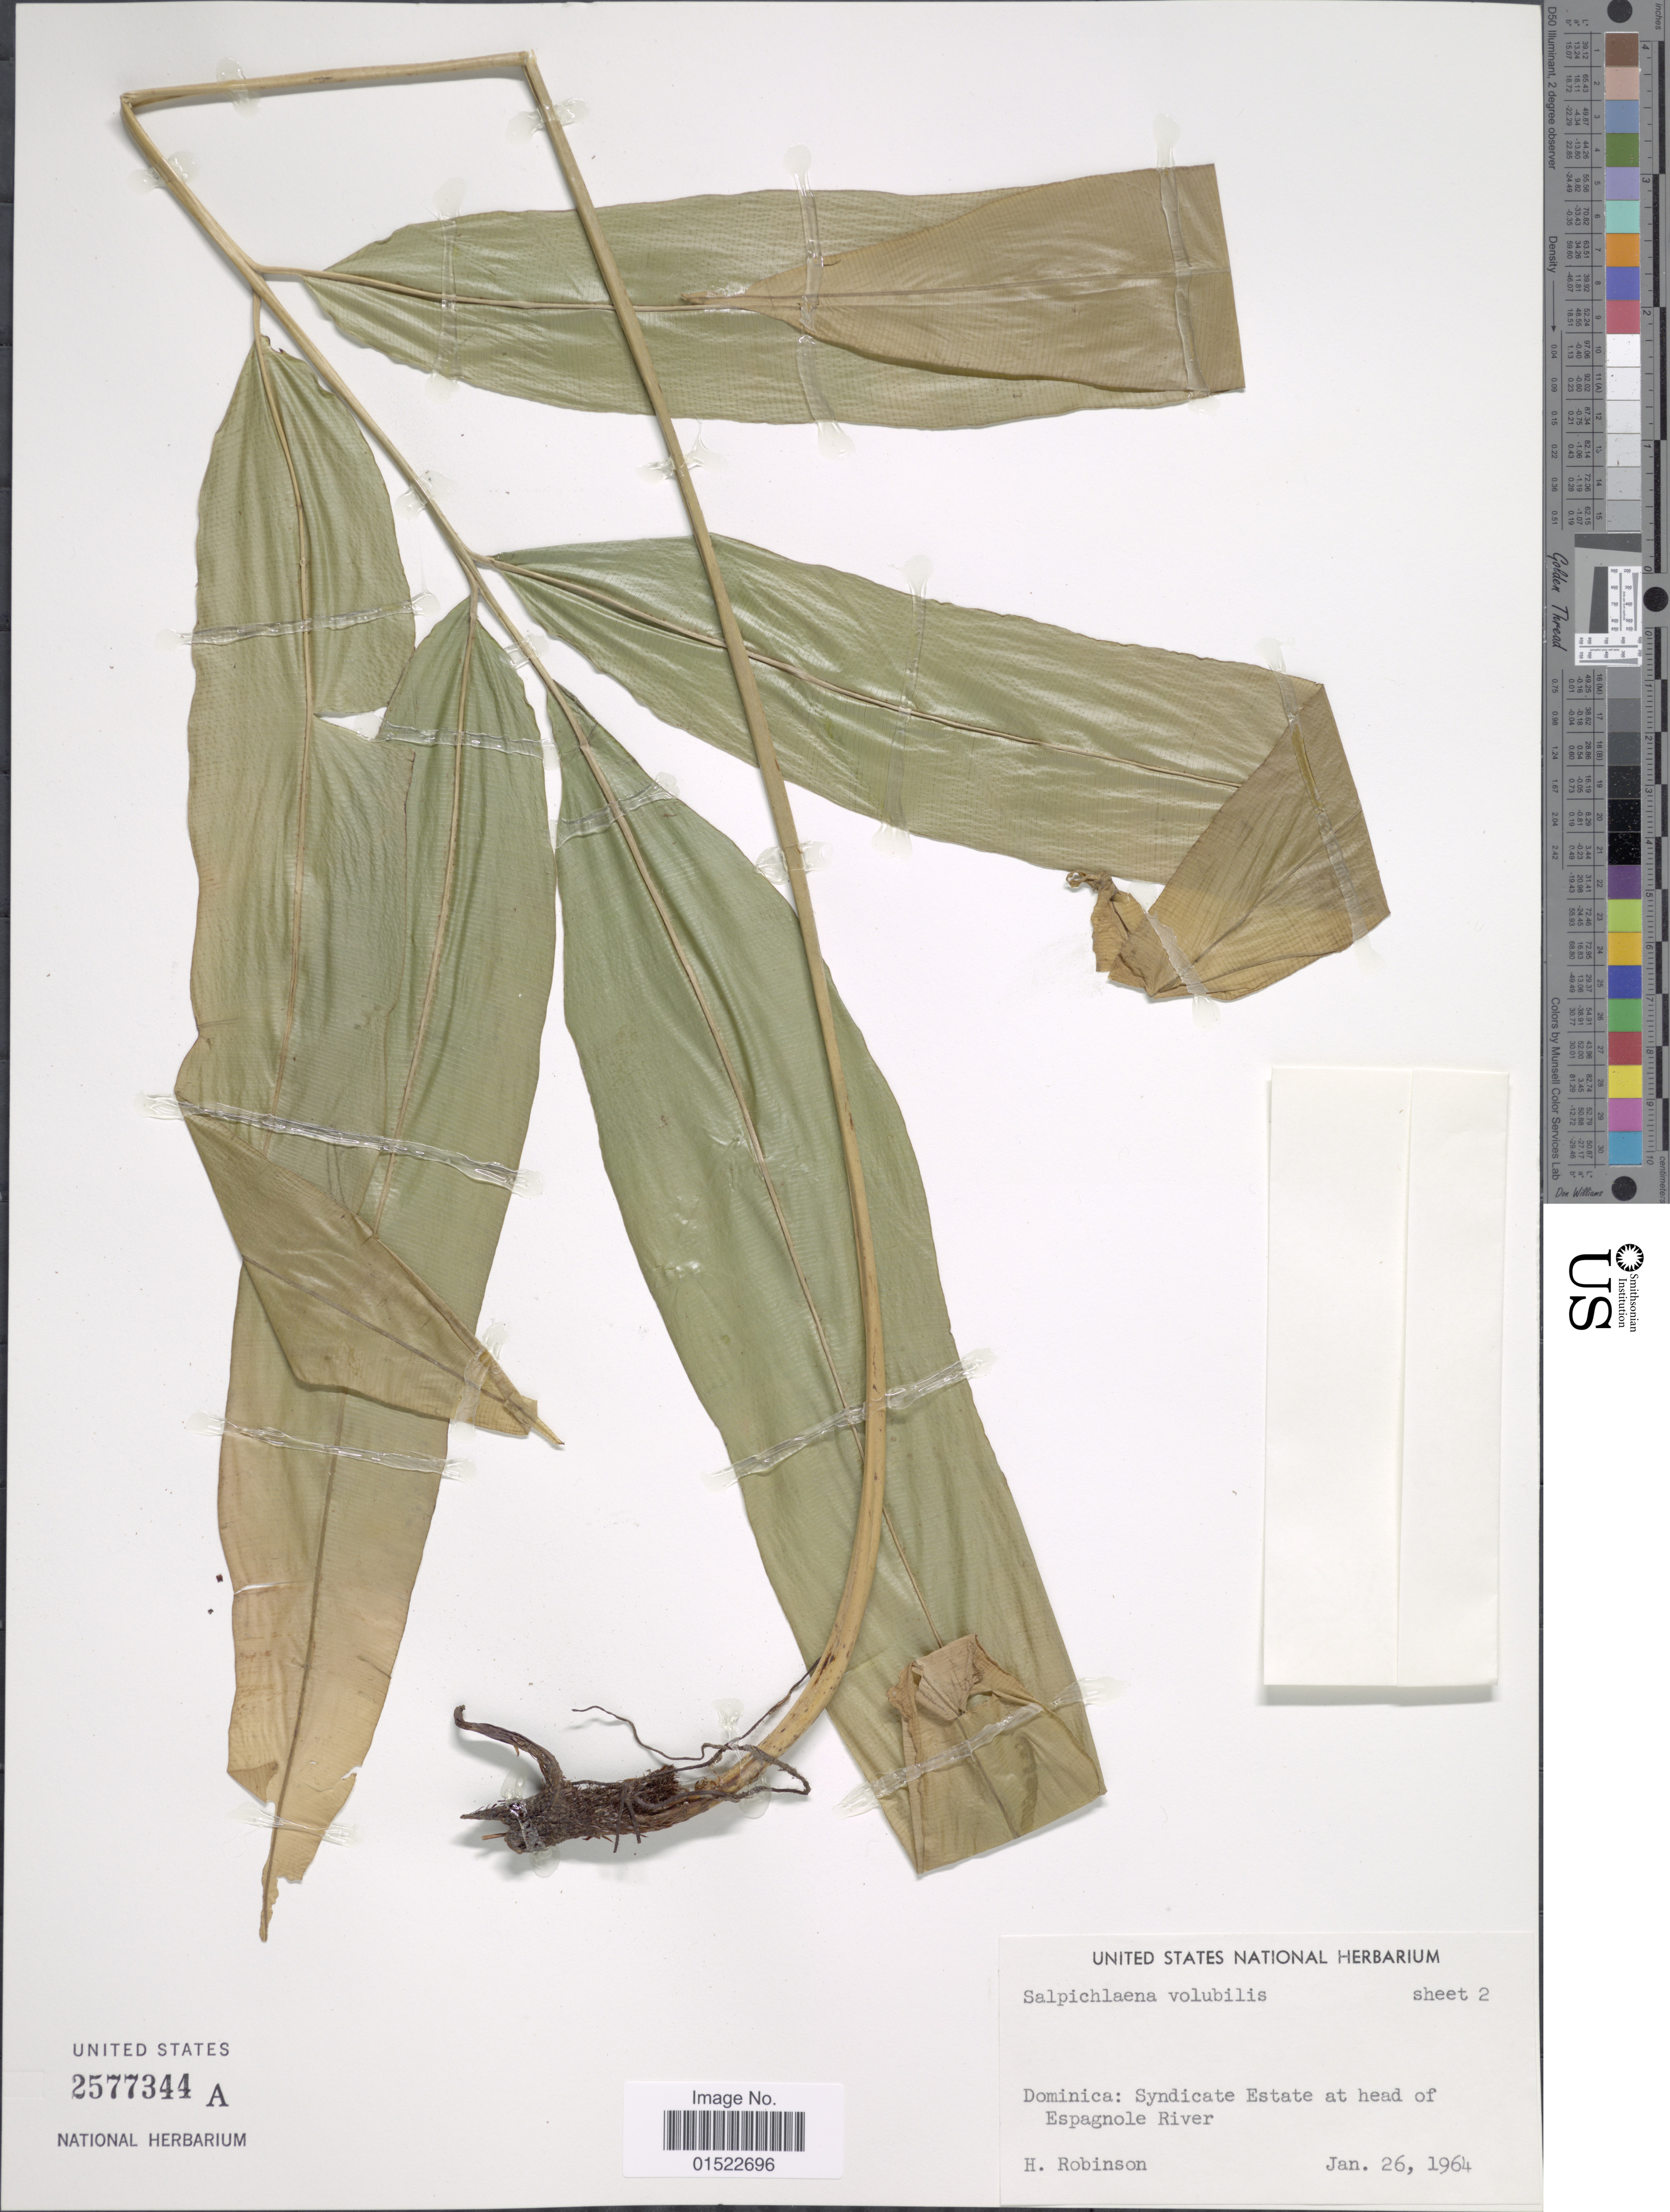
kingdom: Plantae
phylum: Tracheophyta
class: Polypodiopsida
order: Polypodiales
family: Blechnaceae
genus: Salpichlaena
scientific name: Salpichlaena volubilis subsp. volubilis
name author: (Kaulf.) J. Sm.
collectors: H. Robinson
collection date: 1964-01-26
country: Dominica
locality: Syndicate Estate at head of Espagnole River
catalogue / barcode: US 2577344A